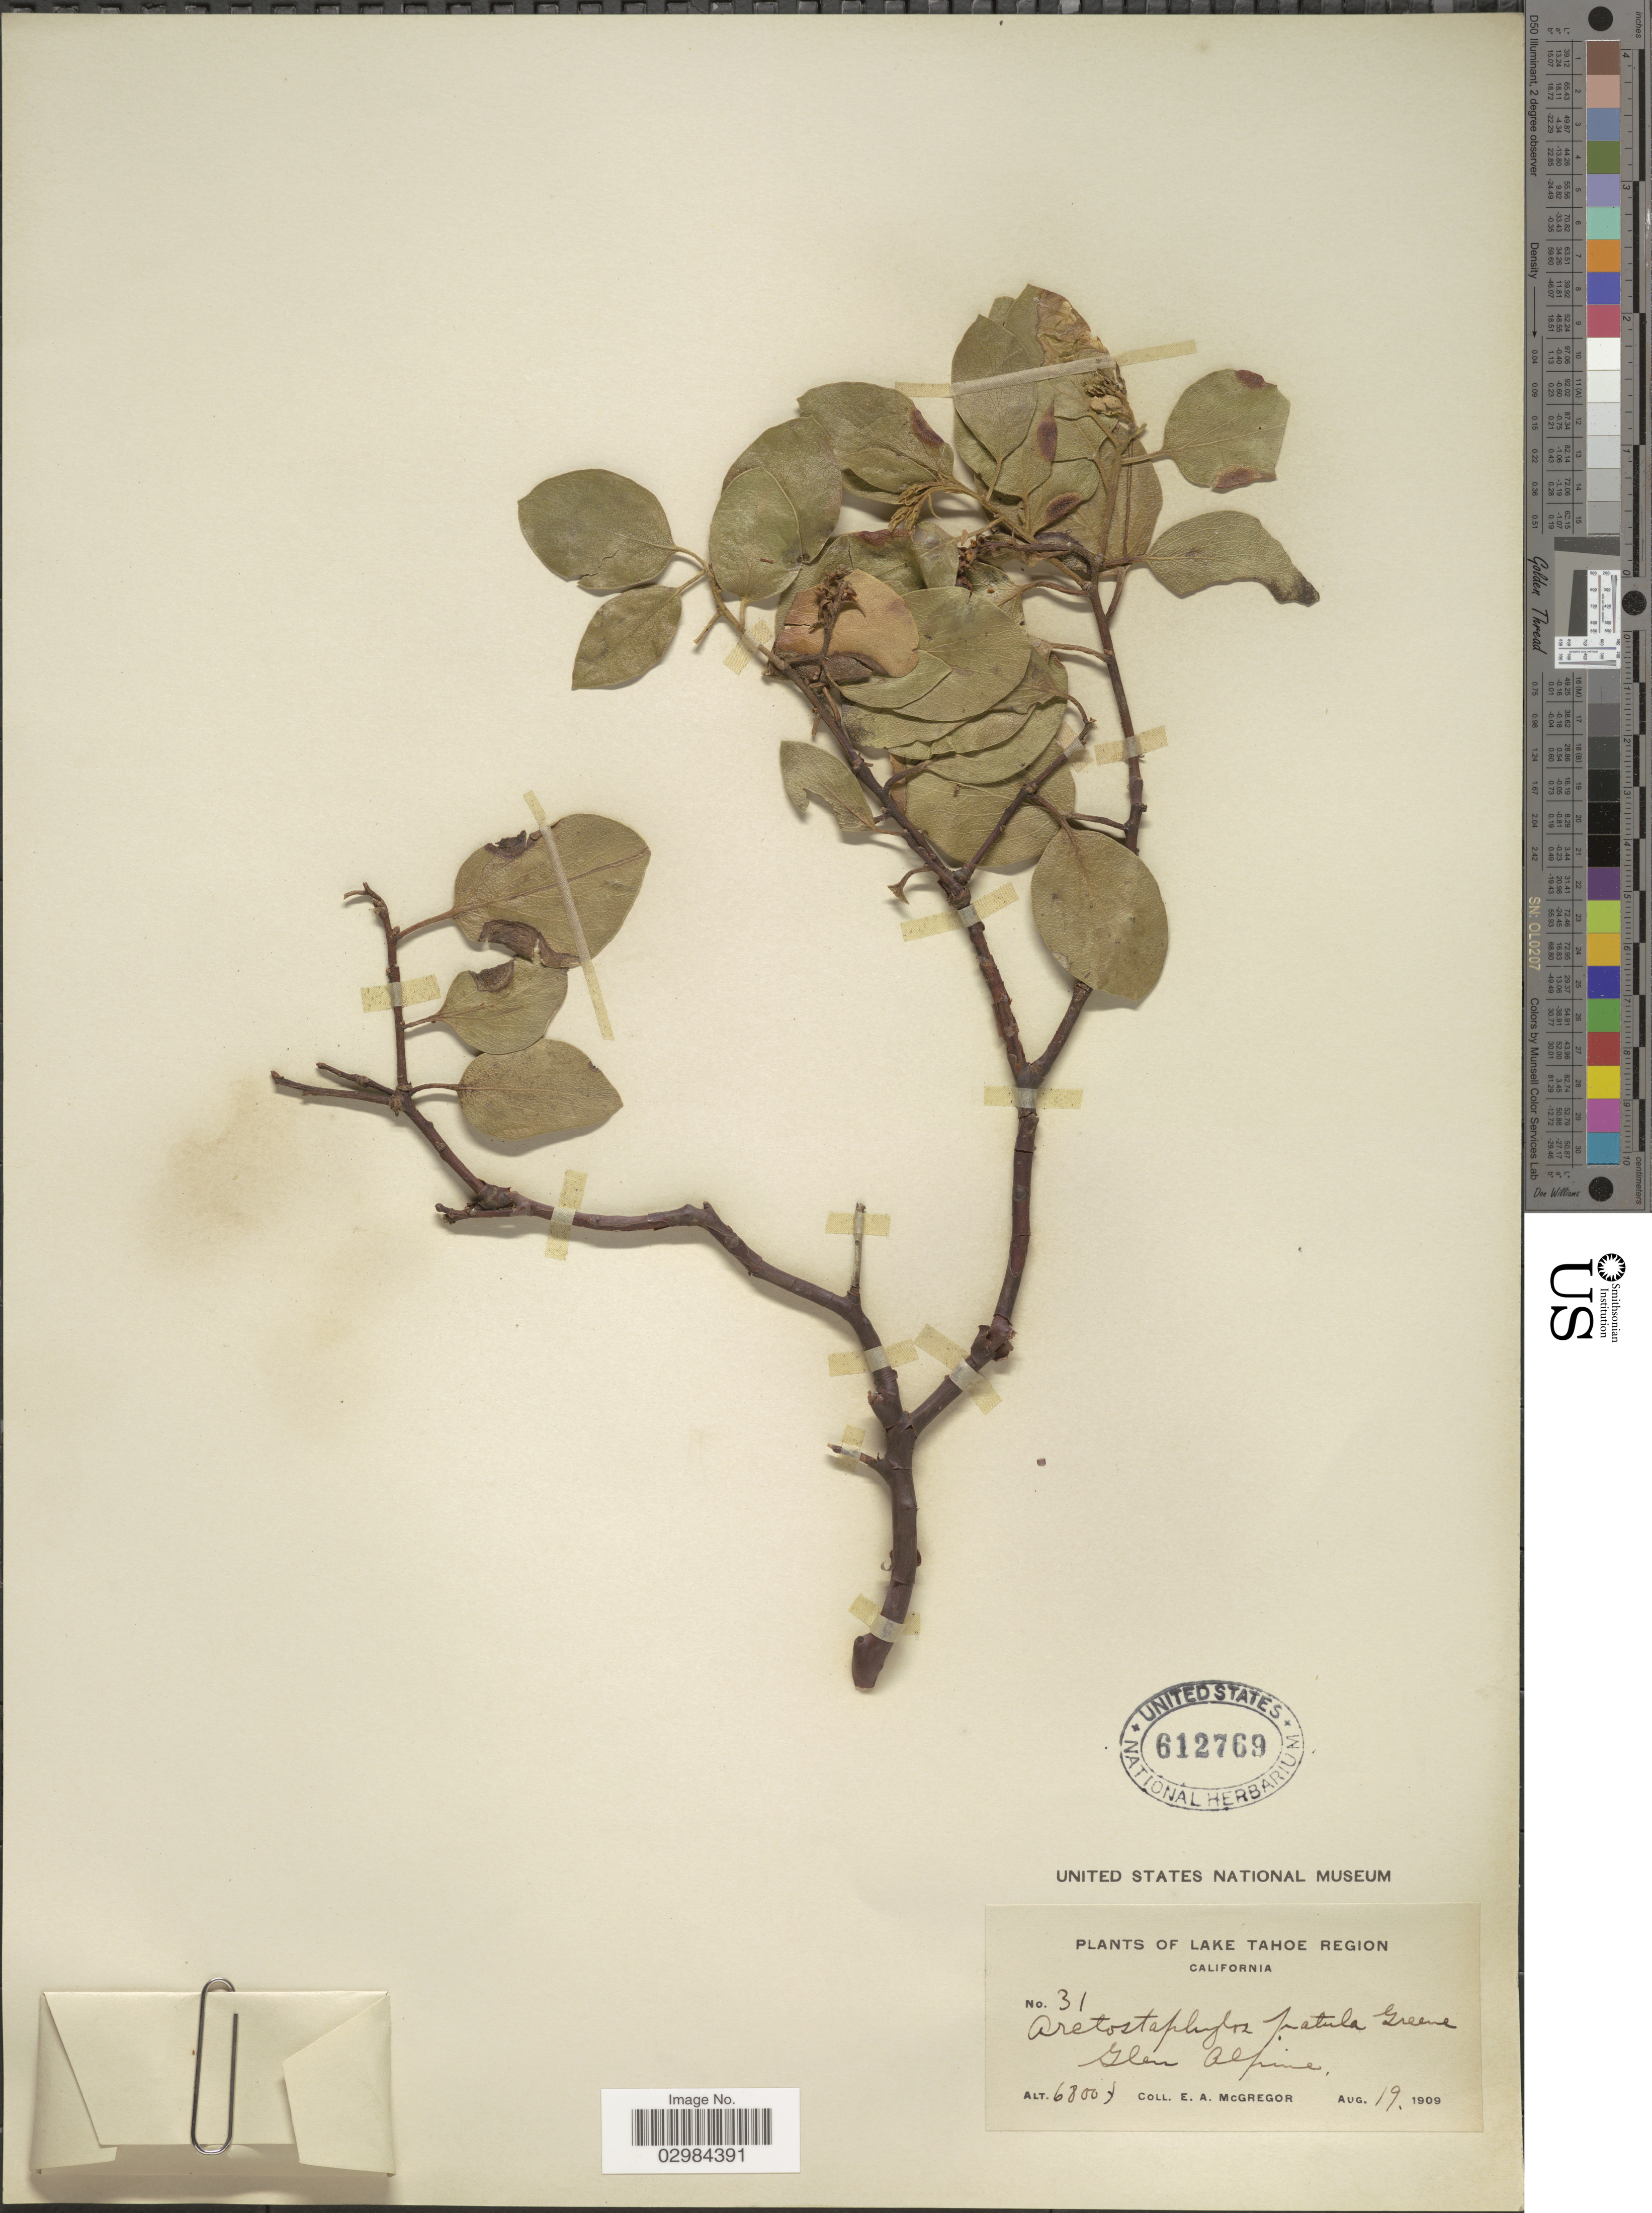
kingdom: Plantae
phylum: Tracheophyta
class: Magnoliopsida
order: Ericales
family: Ericaceae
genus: Arctostaphylos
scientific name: Arctostaphylos patula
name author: Greene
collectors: E. A. McGregor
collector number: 31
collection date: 1909-08-19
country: United States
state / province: California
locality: Lake Tahoe Region, Glen Alpine.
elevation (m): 2073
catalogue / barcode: US 612769